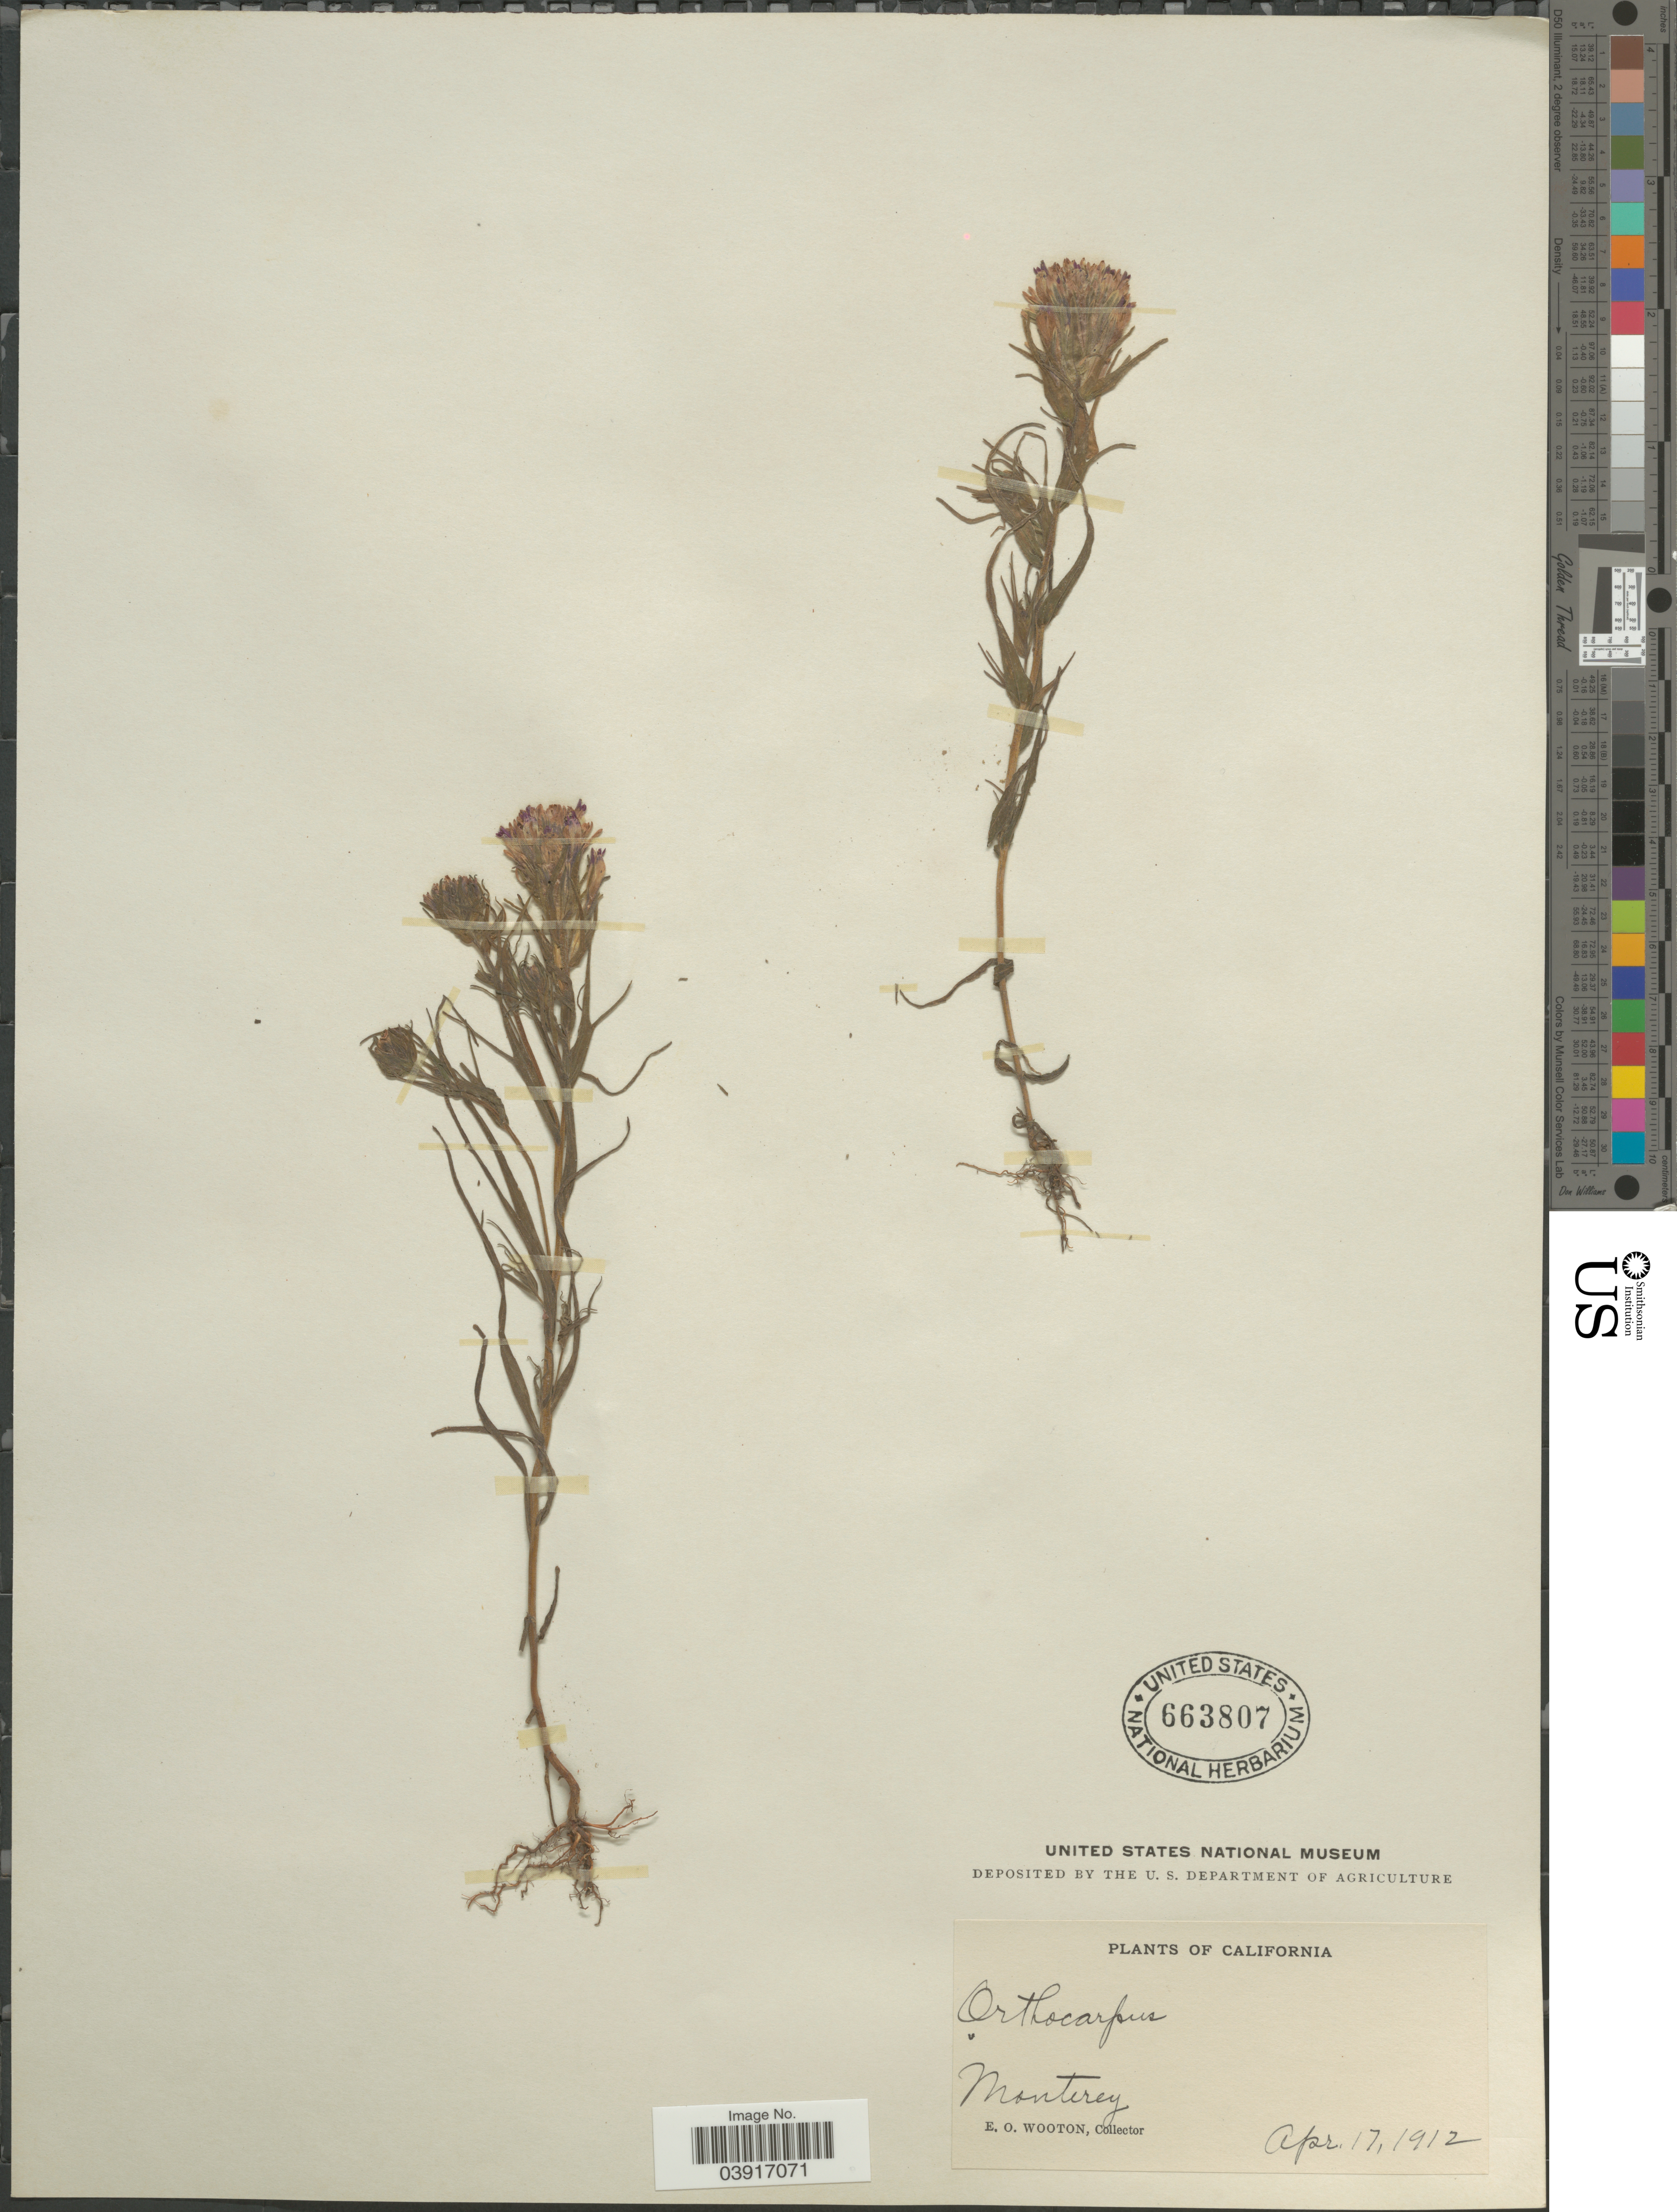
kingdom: Plantae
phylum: Tracheophyta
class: Magnoliopsida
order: Lamiales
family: Orobanchaceae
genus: Orthocarpus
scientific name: Orthocarpus densiflorus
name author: Benth.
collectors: E. O. Wooton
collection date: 1912-04-17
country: United States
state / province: California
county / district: Monterey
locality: Monterey.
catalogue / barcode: US 663807